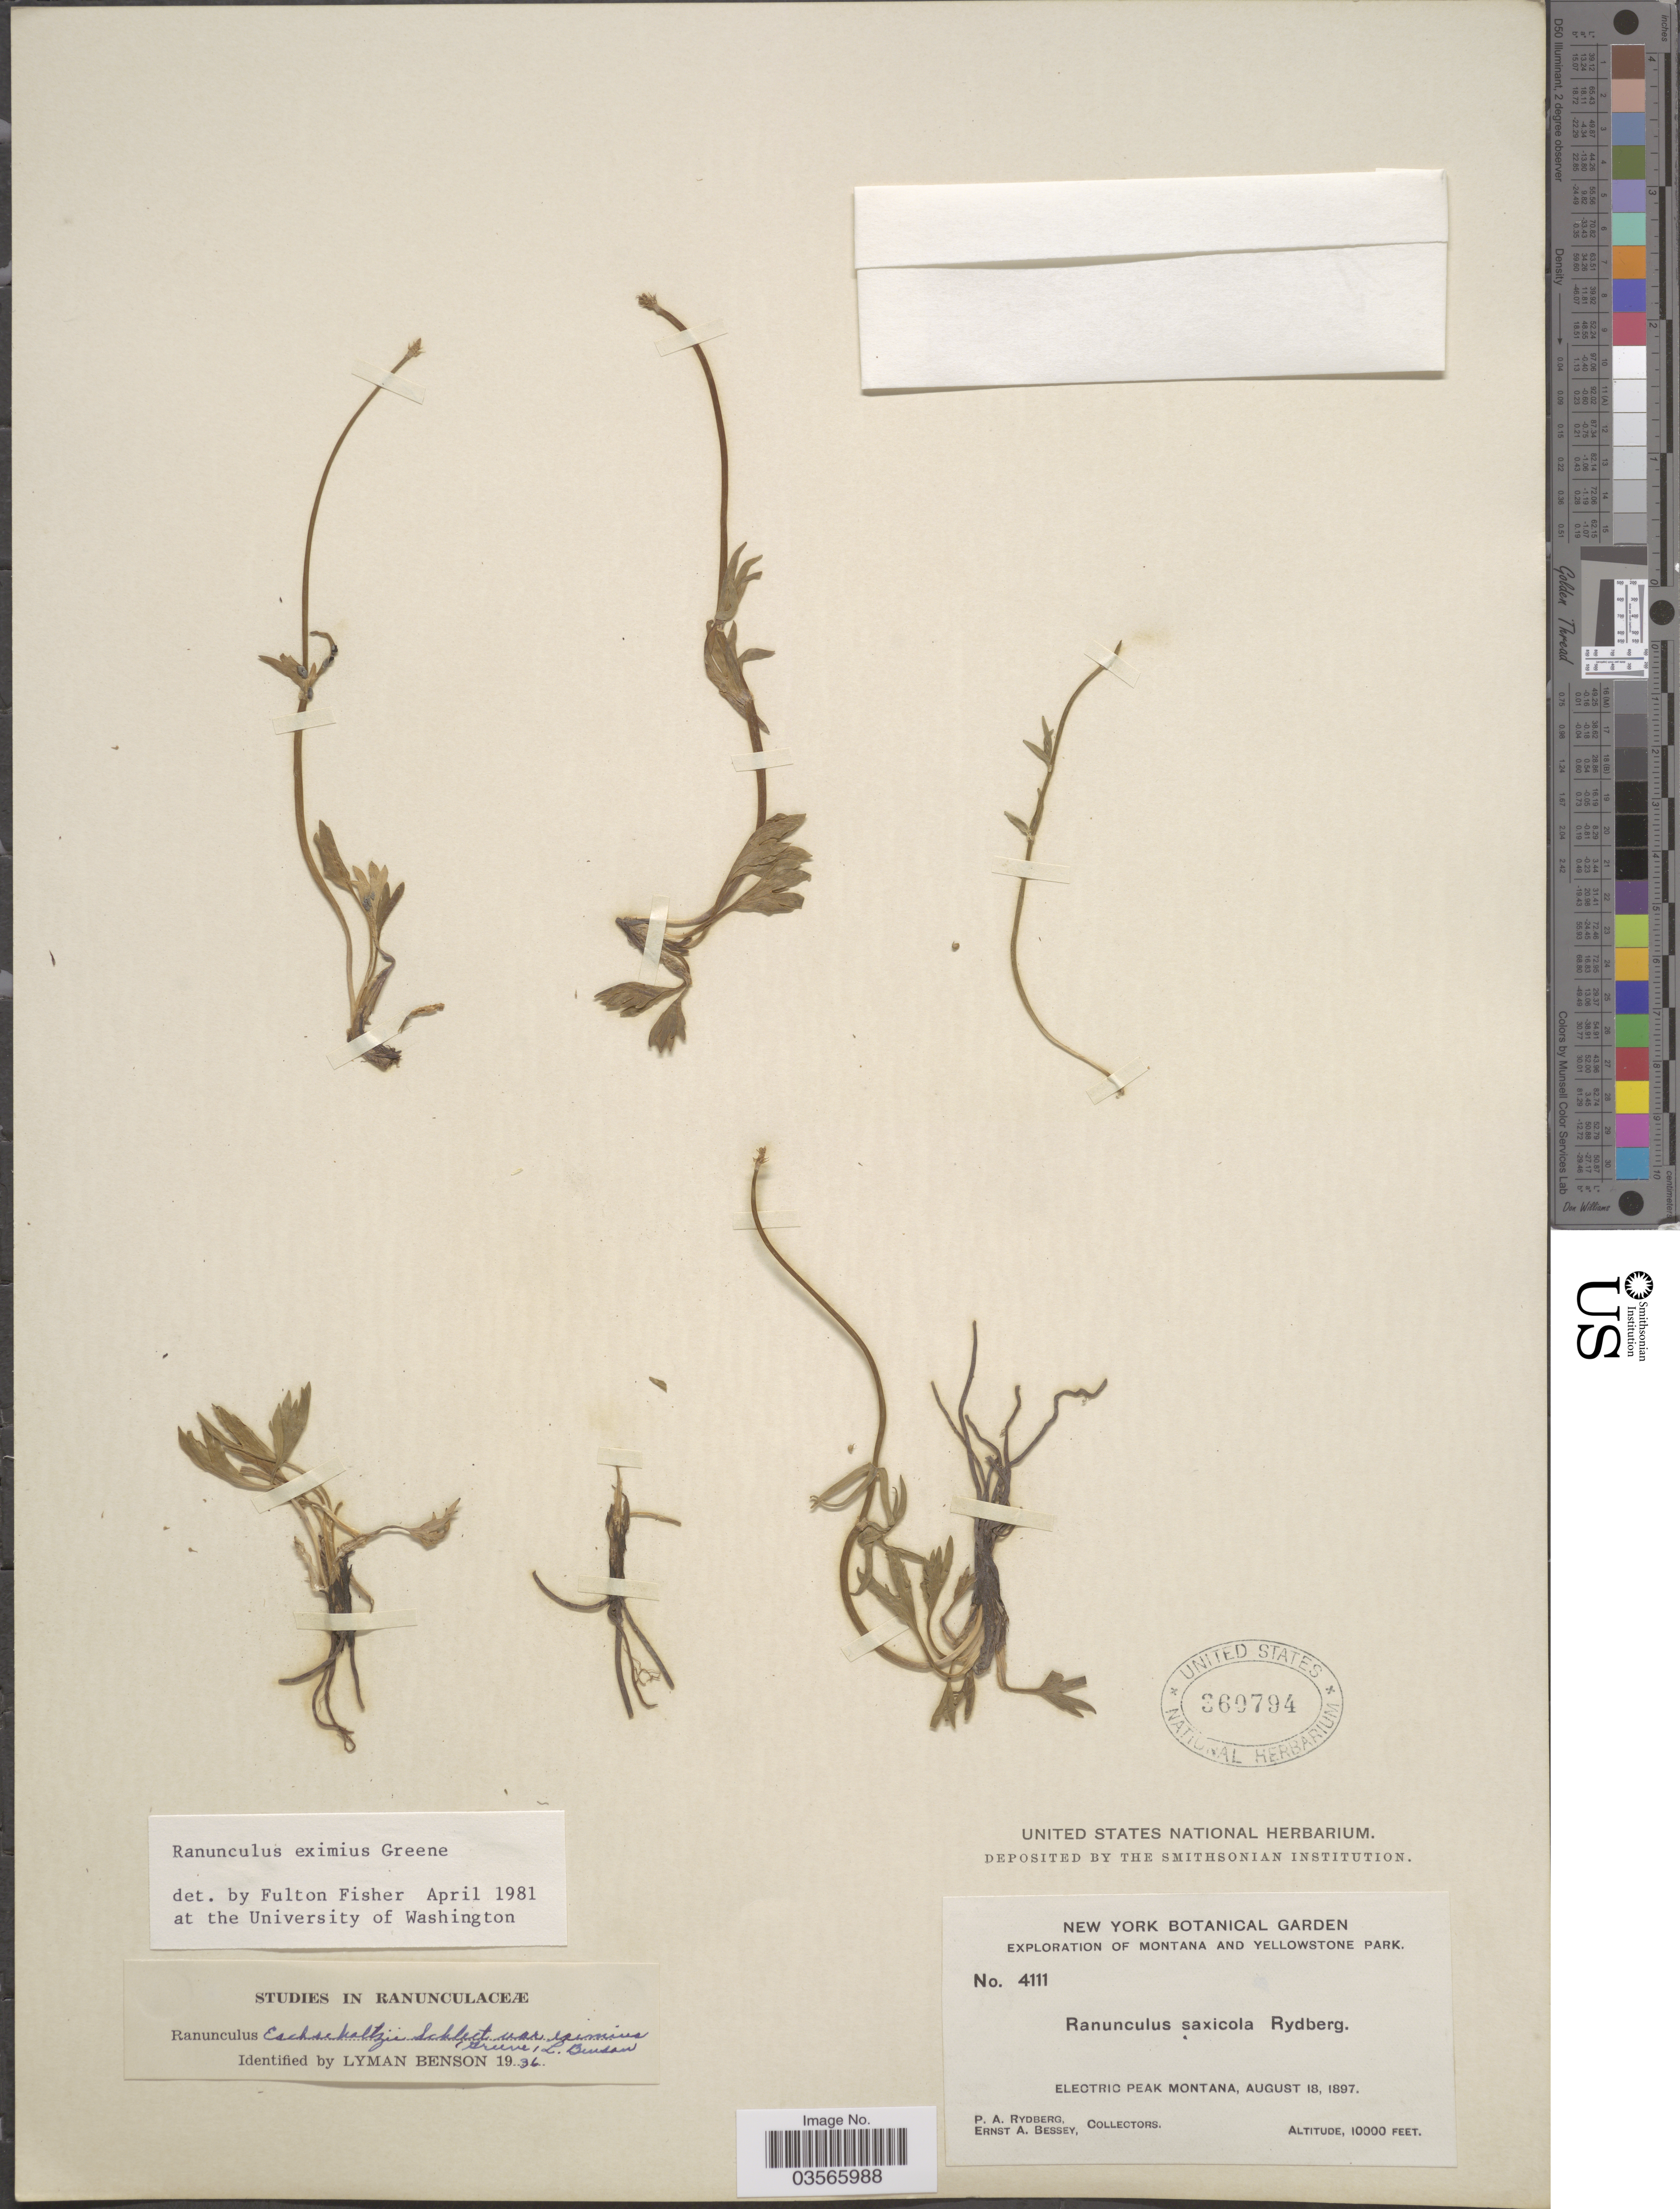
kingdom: Plantae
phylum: Tracheophyta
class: Magnoliopsida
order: Ranunculales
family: Ranunculaceae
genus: Ranunculus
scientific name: Ranunculus eximius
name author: Greene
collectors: P. A. Rydberg & E. A. Bessey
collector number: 4111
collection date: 1897-08-18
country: United States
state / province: Montana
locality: Yellowstone Park. Electric Peak.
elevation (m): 3048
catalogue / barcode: US 360794